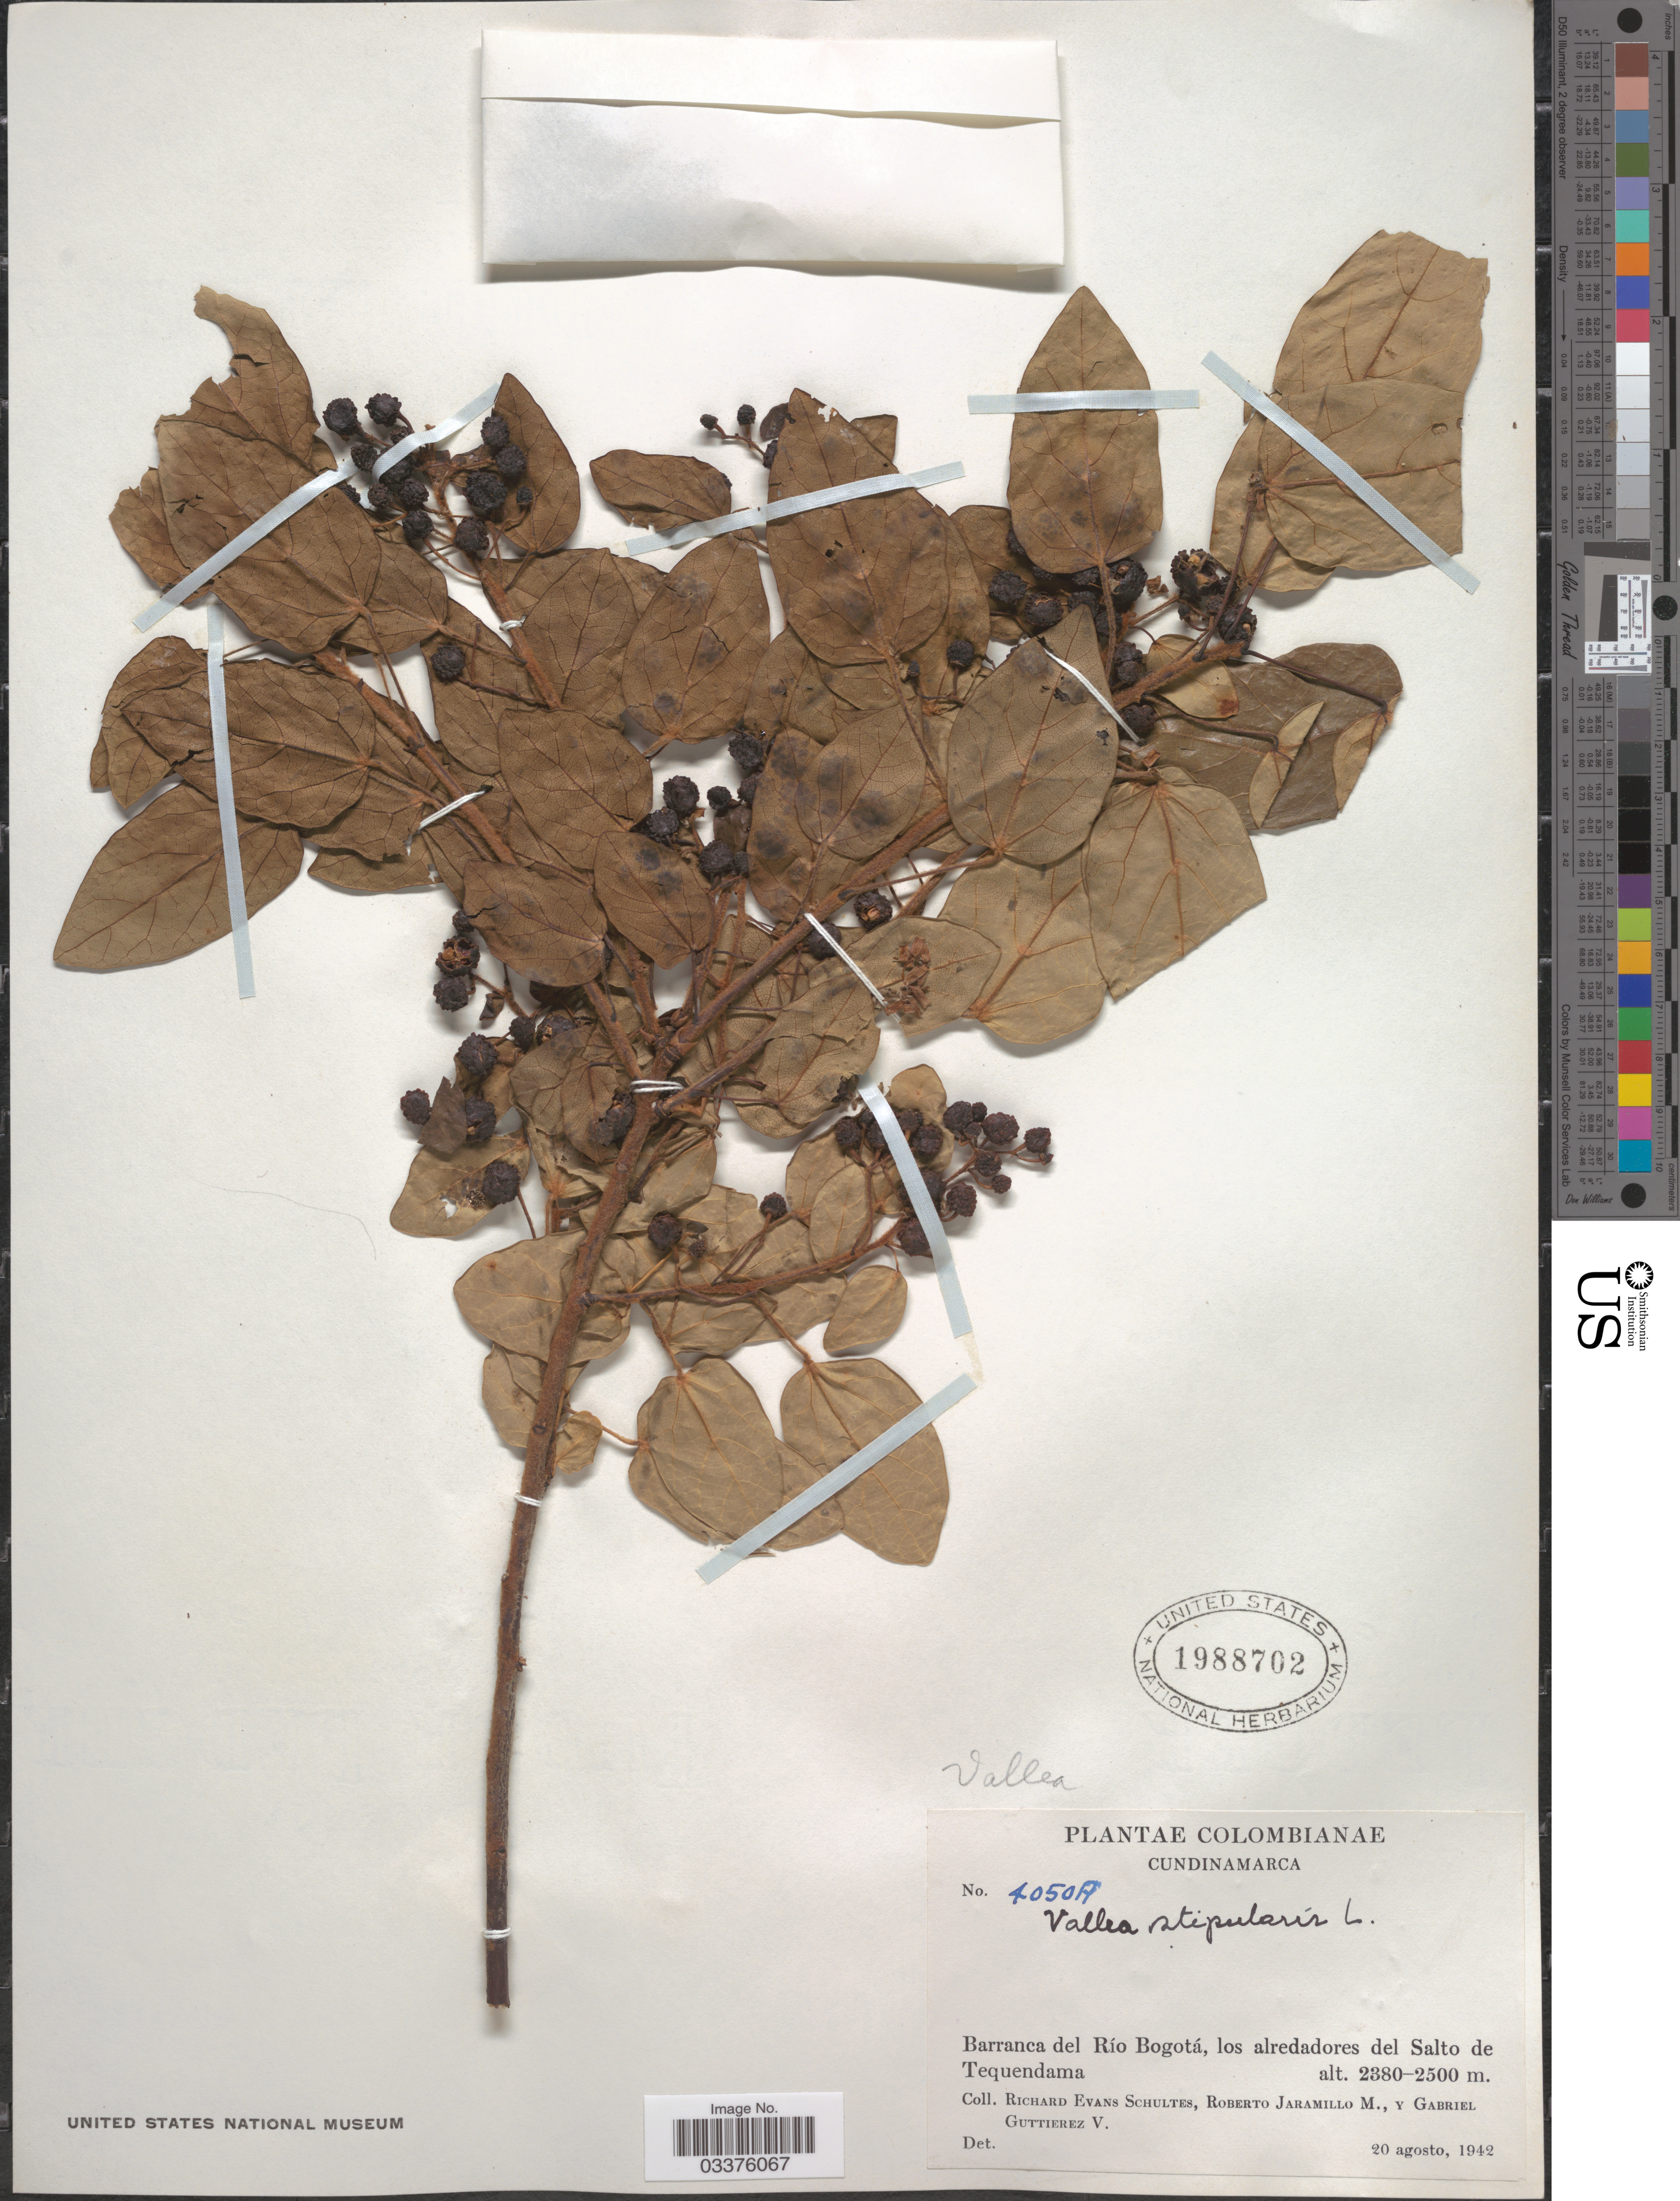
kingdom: Plantae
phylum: Tracheophyta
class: Magnoliopsida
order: Oxalidales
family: Elaeocarpaceae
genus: Vallea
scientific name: Vallea stipularis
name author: L. f.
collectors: R. E. Schultes, R. Jaramillo M. & G. Guttierez V.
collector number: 4050A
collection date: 1942-08-20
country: Colombia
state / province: Cundinamarca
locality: Barranca del Río Bogotá, los alrededores del Salto de Tequendama.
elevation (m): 2380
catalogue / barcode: US 1988702